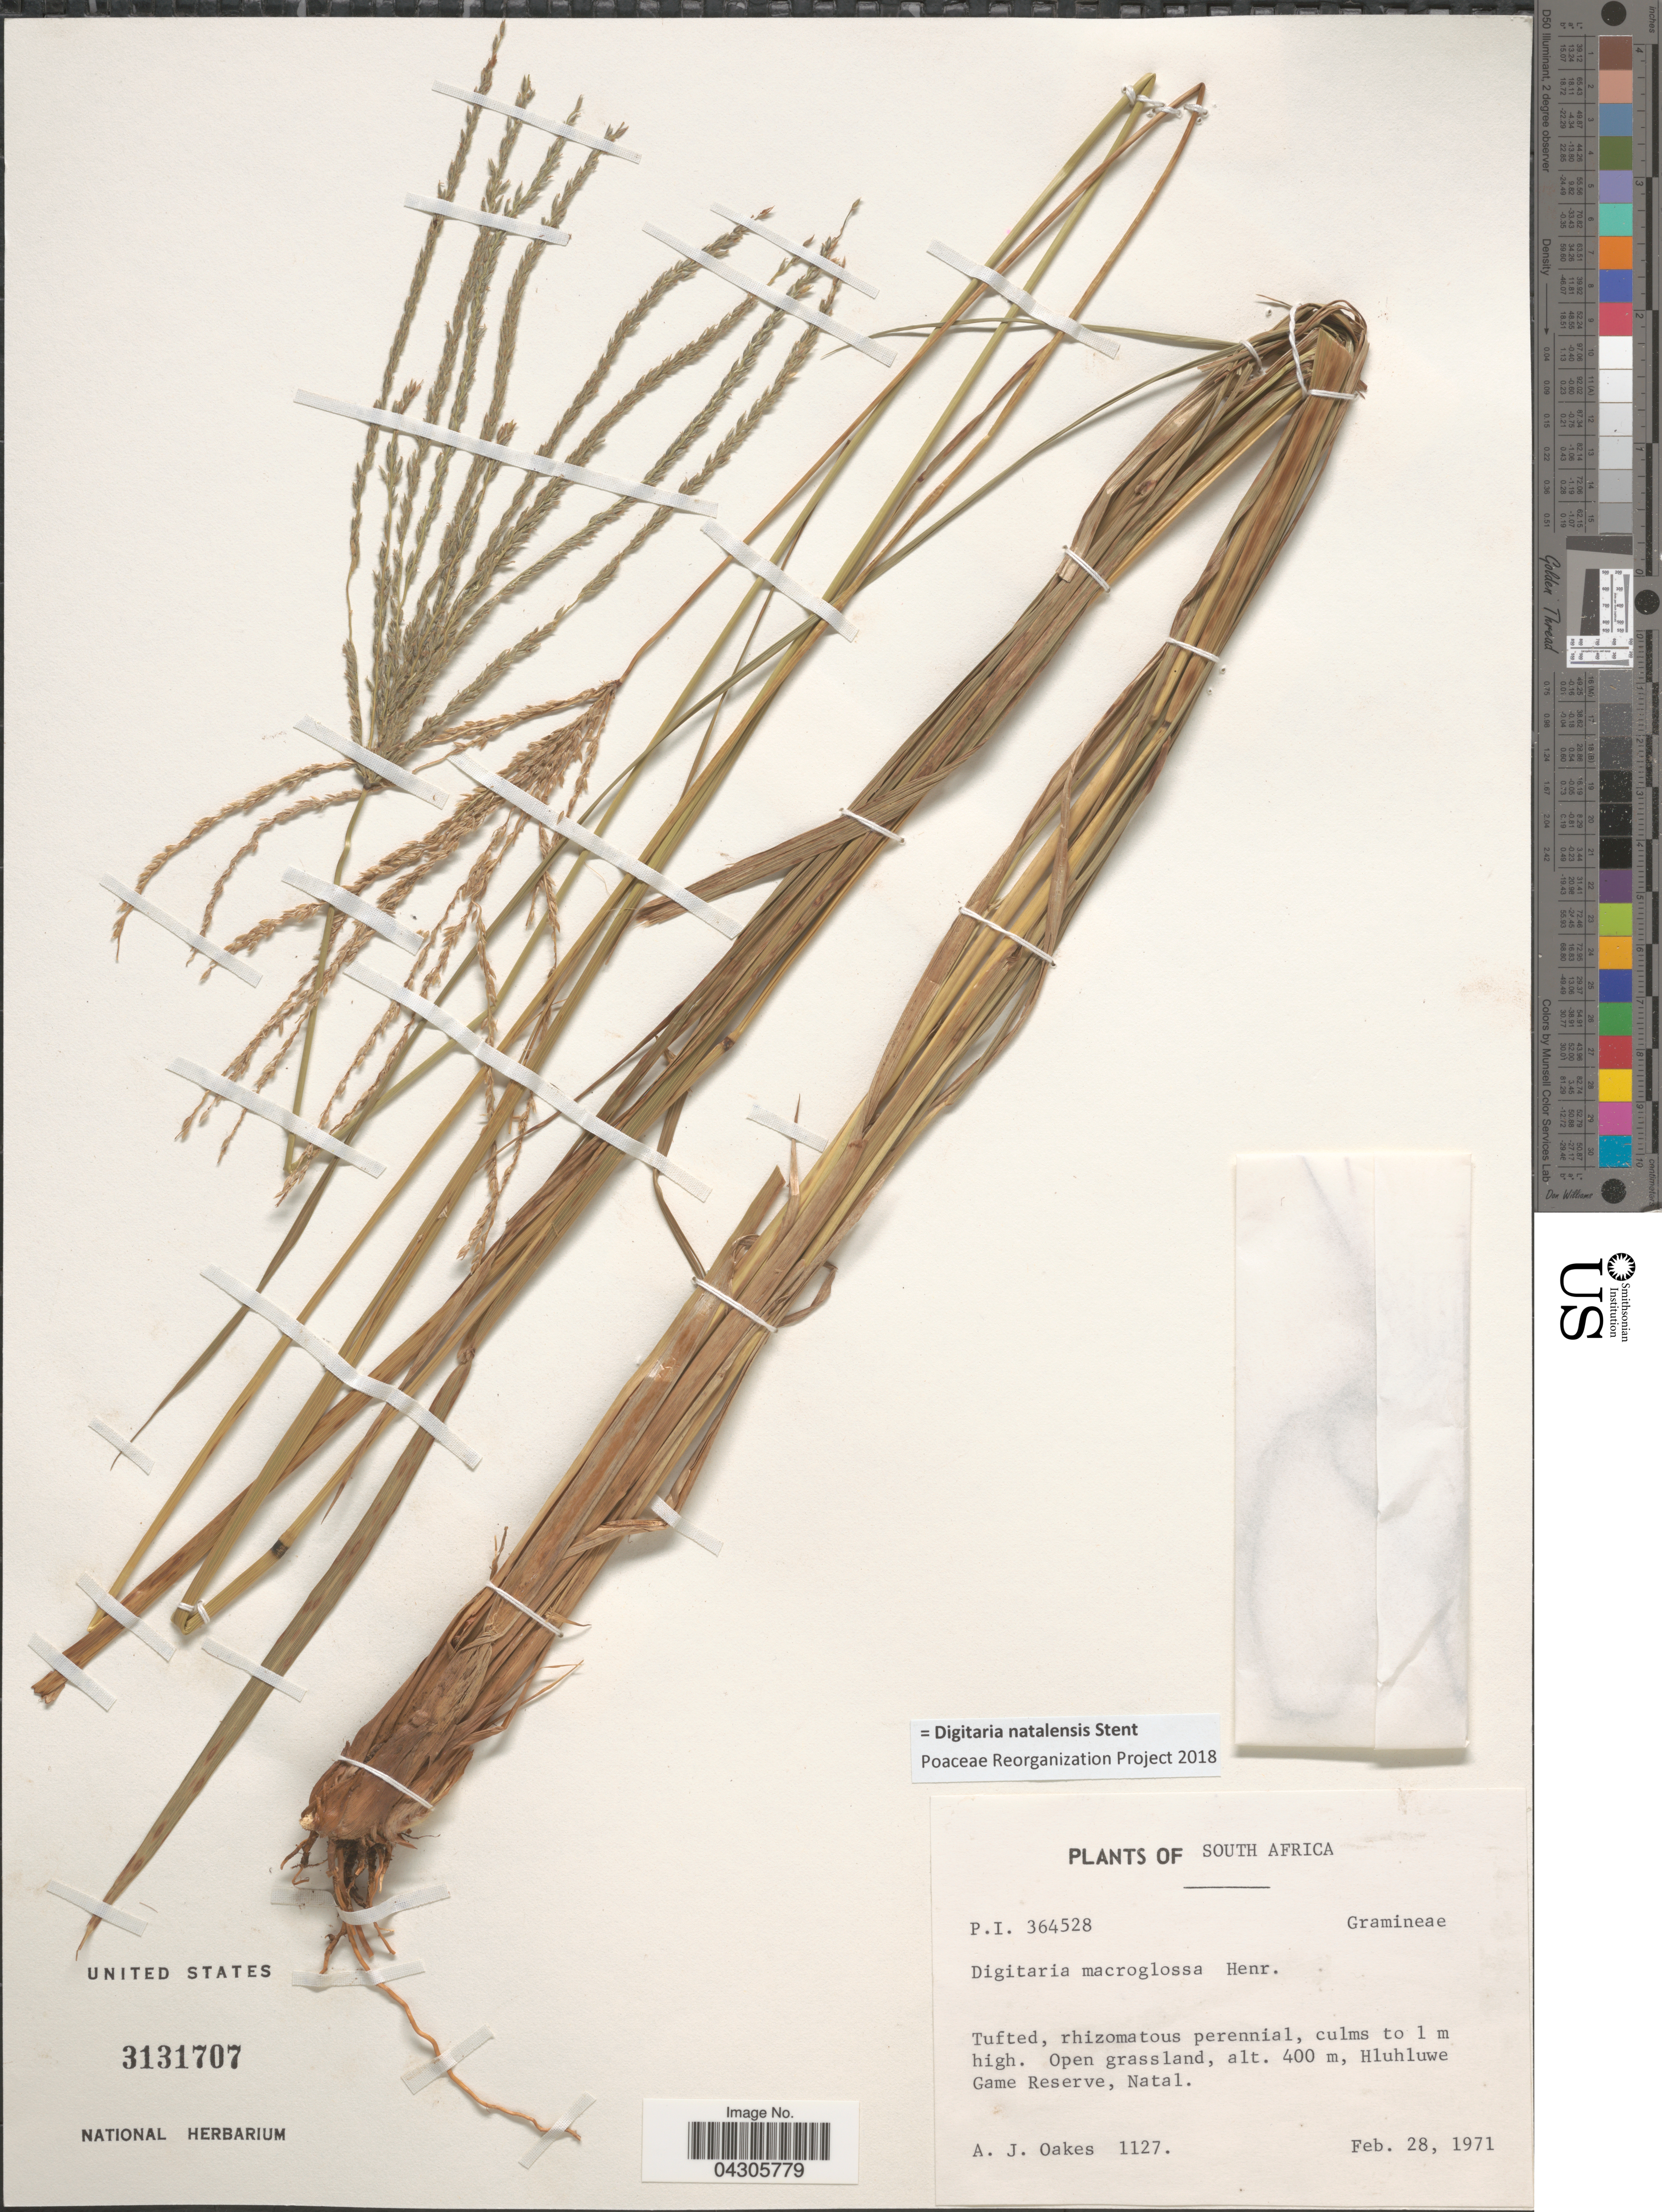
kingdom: Plantae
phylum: Tracheophyta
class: Liliopsida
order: Poales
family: Poaceae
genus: Digitaria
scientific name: Digitaria natalensis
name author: Stent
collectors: A. Oakes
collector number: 1127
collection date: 1971-02-28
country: South Africa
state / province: KwaZulu-Natal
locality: Hluhluwe Game Reserve, Natal.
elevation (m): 400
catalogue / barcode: US 3131707